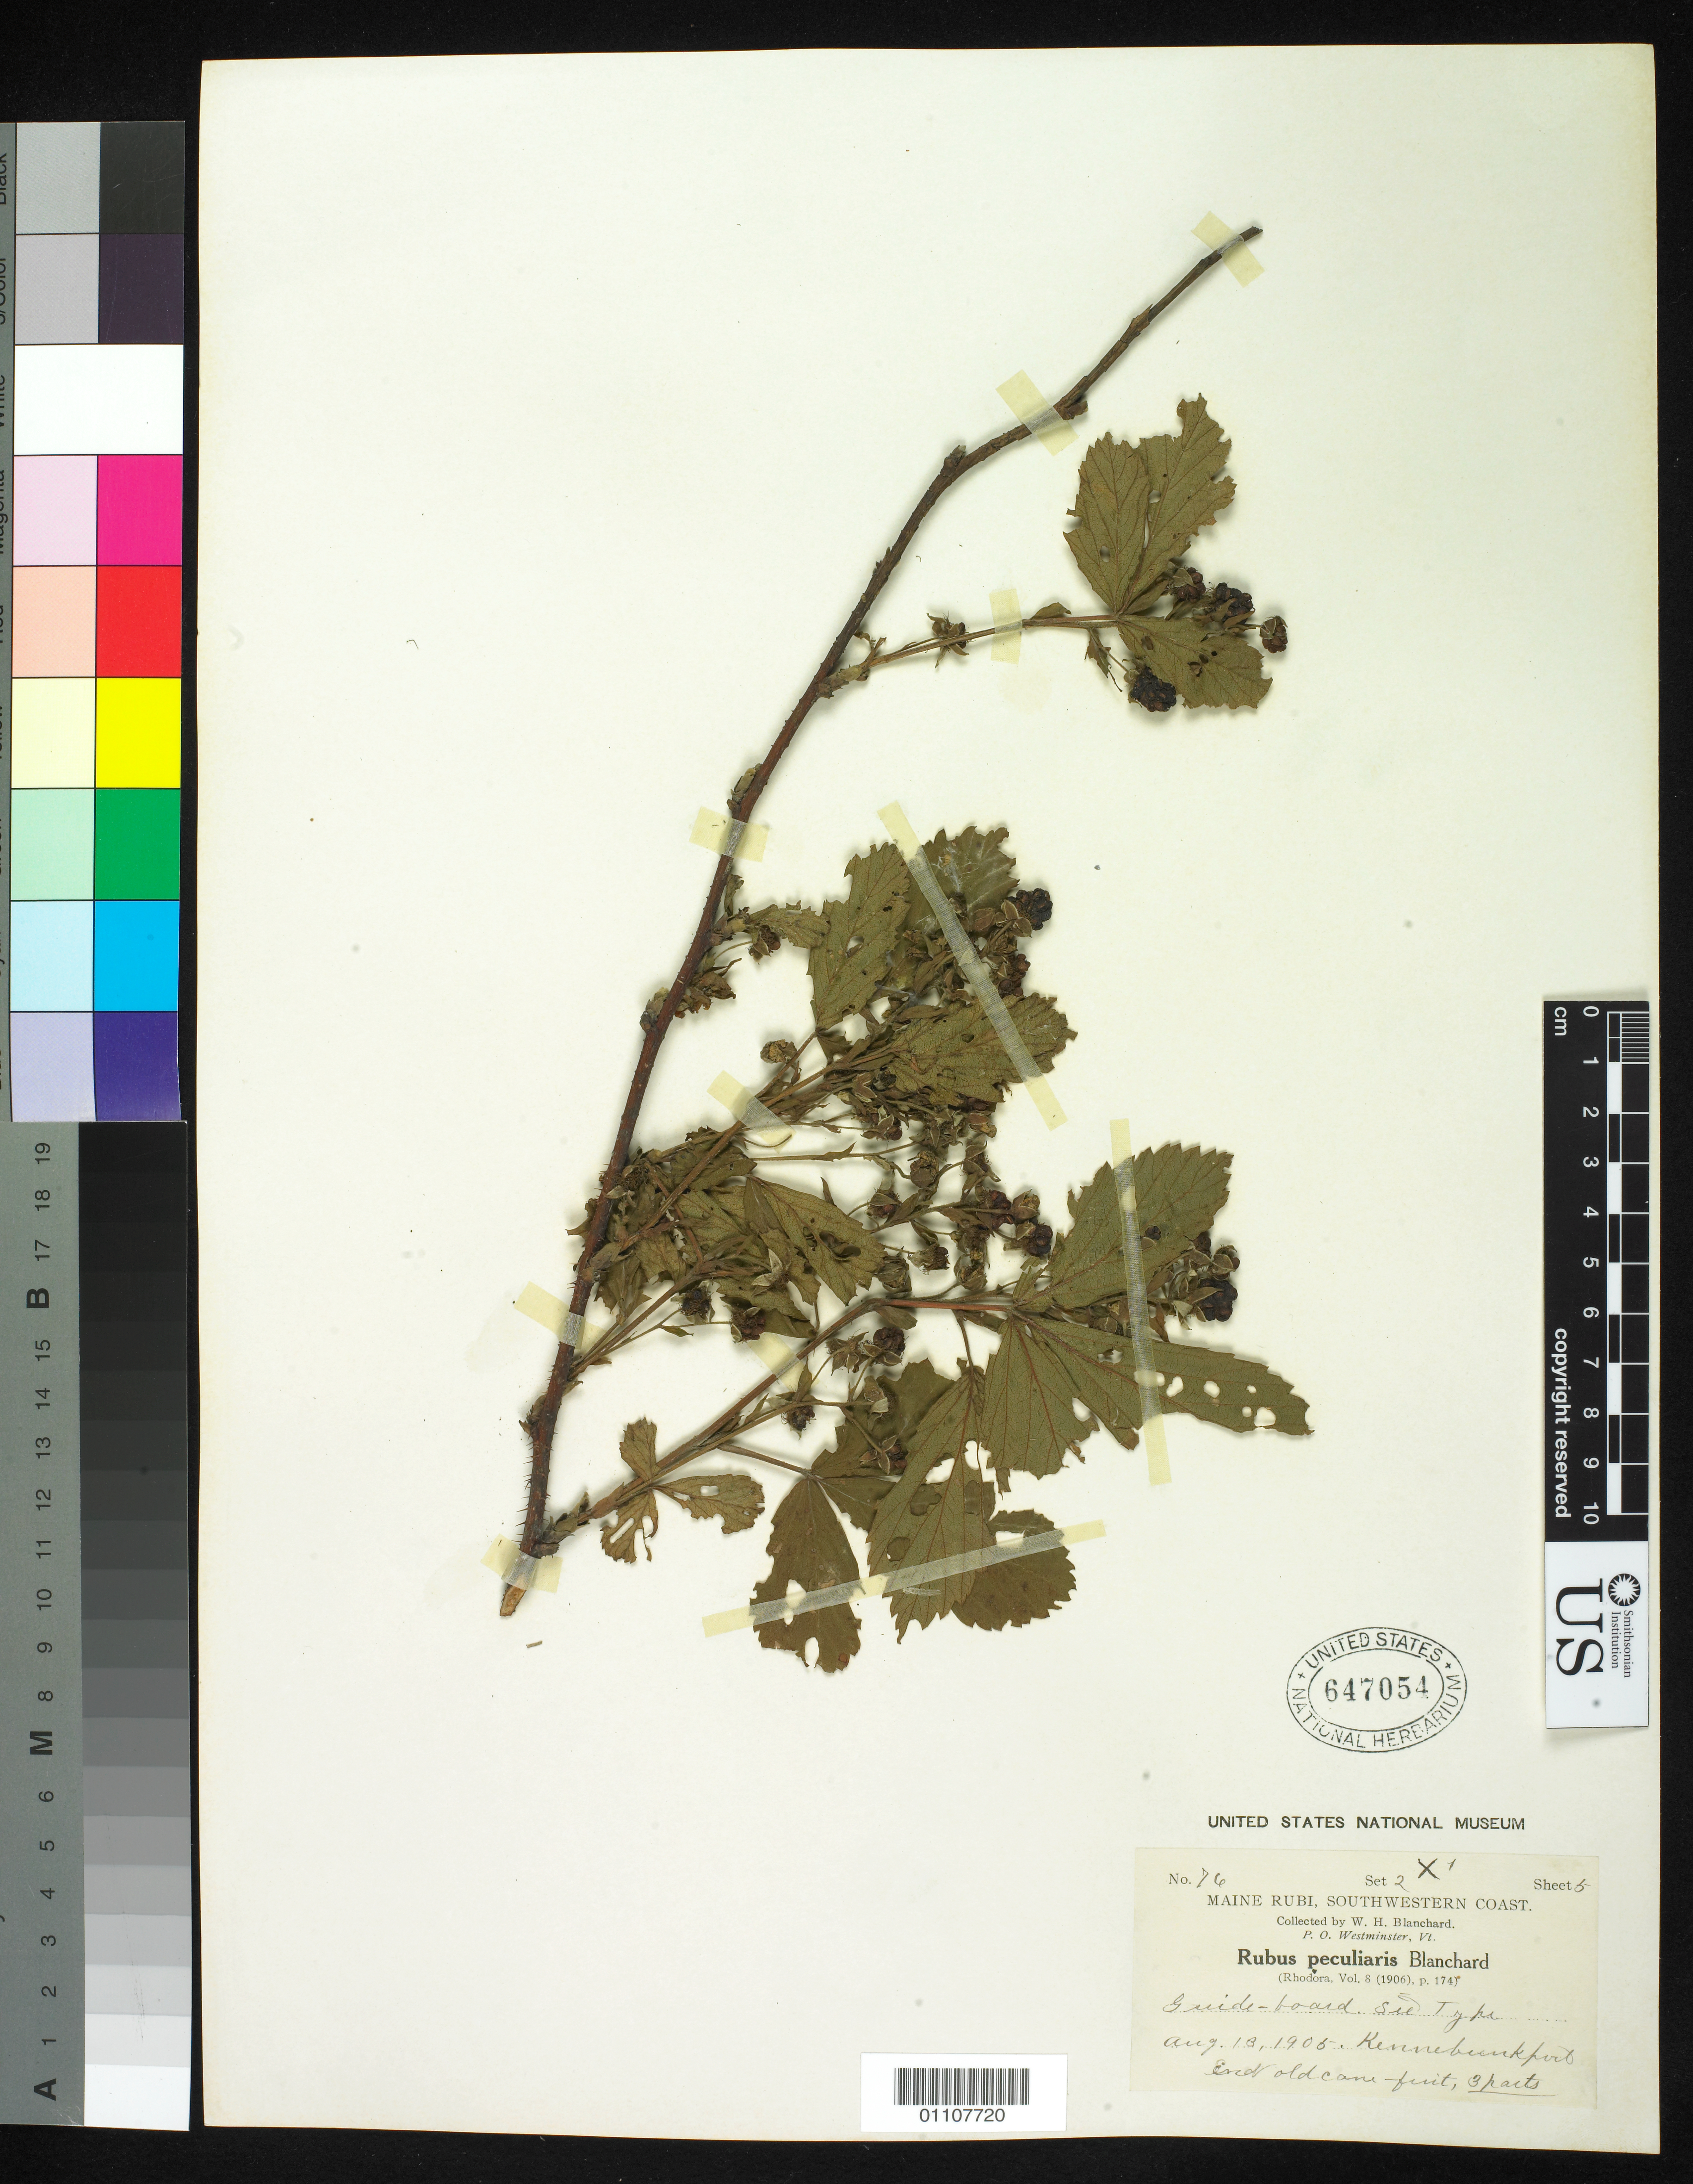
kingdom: Plantae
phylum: Tracheophyta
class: Magnoliopsida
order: Rosales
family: Rosaceae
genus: Rubus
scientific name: Rubus peculiaris Blanch., nom. illeg.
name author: Blanch.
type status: Syntype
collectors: W. H. Blanchard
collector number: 76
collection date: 1905-08-13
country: United States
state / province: Maine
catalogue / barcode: US 647054